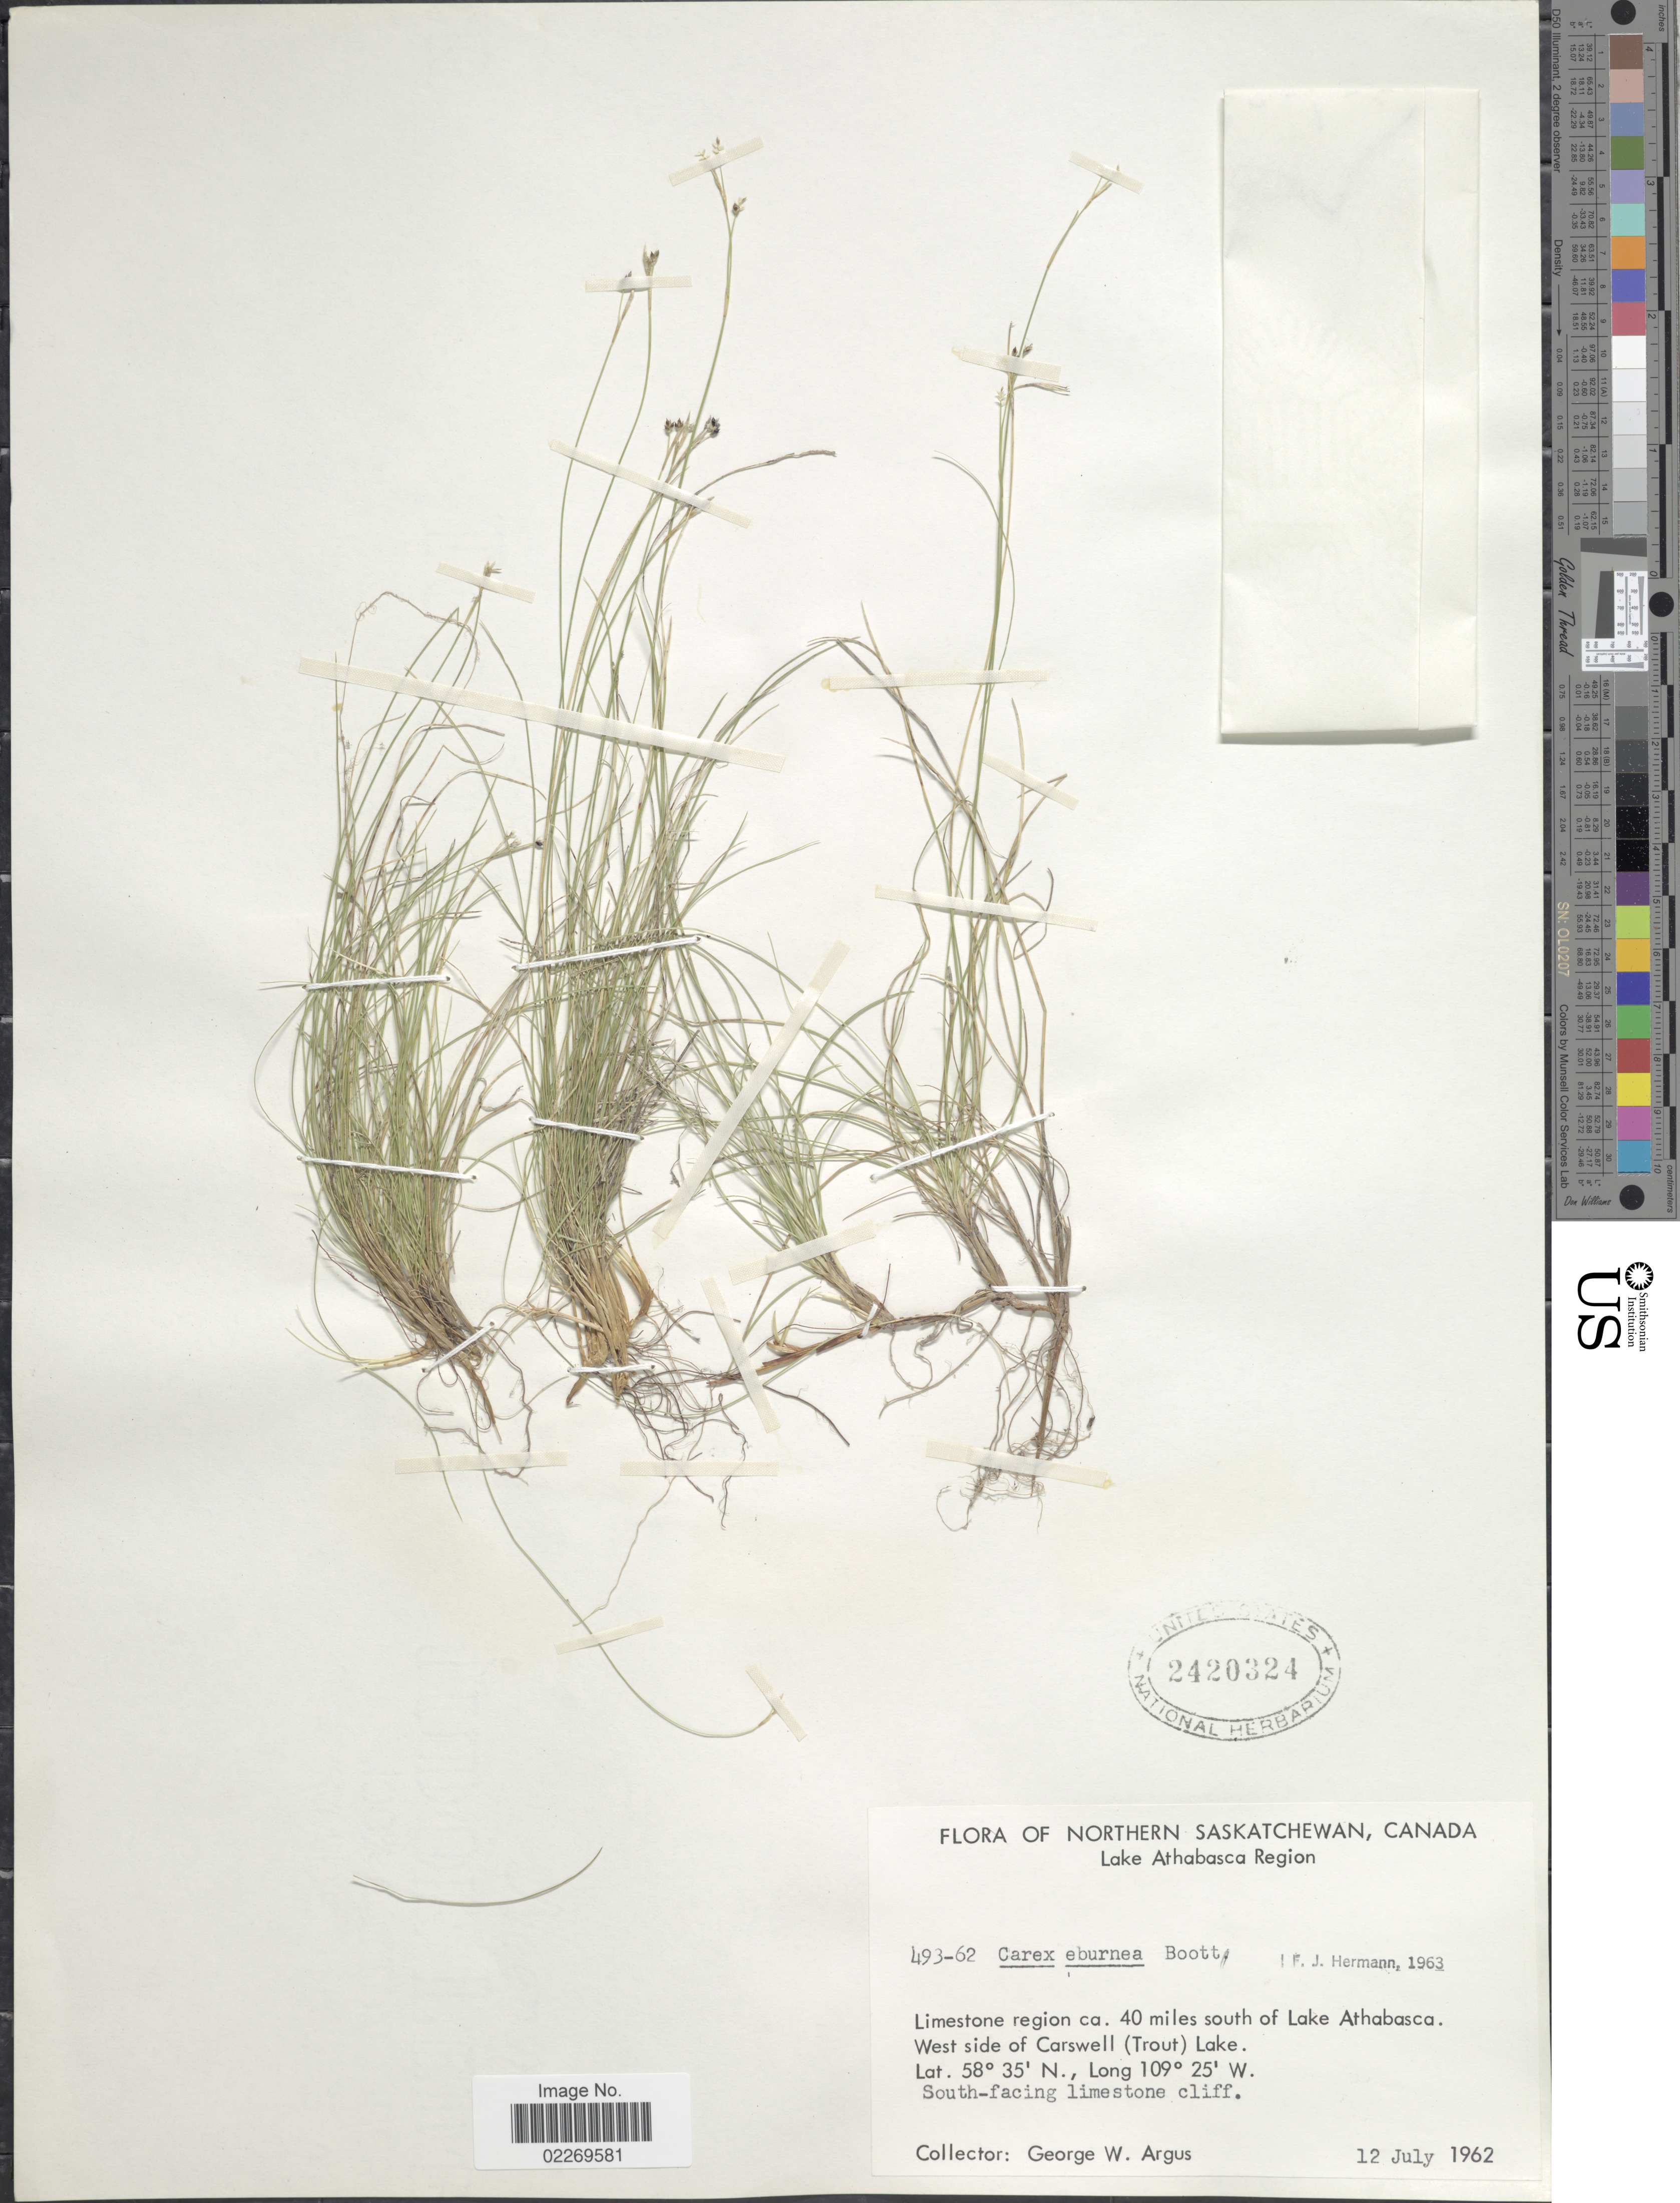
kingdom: Plantae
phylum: Tracheophyta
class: Liliopsida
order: Poales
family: Cyperaceae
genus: Carex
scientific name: Carex eburnea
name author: Boott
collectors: G. W. Argus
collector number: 493-62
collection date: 1962-07-12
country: Canada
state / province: Saskatchewan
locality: Northern Saskatchewan, Lake Athbasca Region, Limestone region ca. 40 miles south of Lake Athabasca. West side of Carswell (trout) Lake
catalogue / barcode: US 2420324